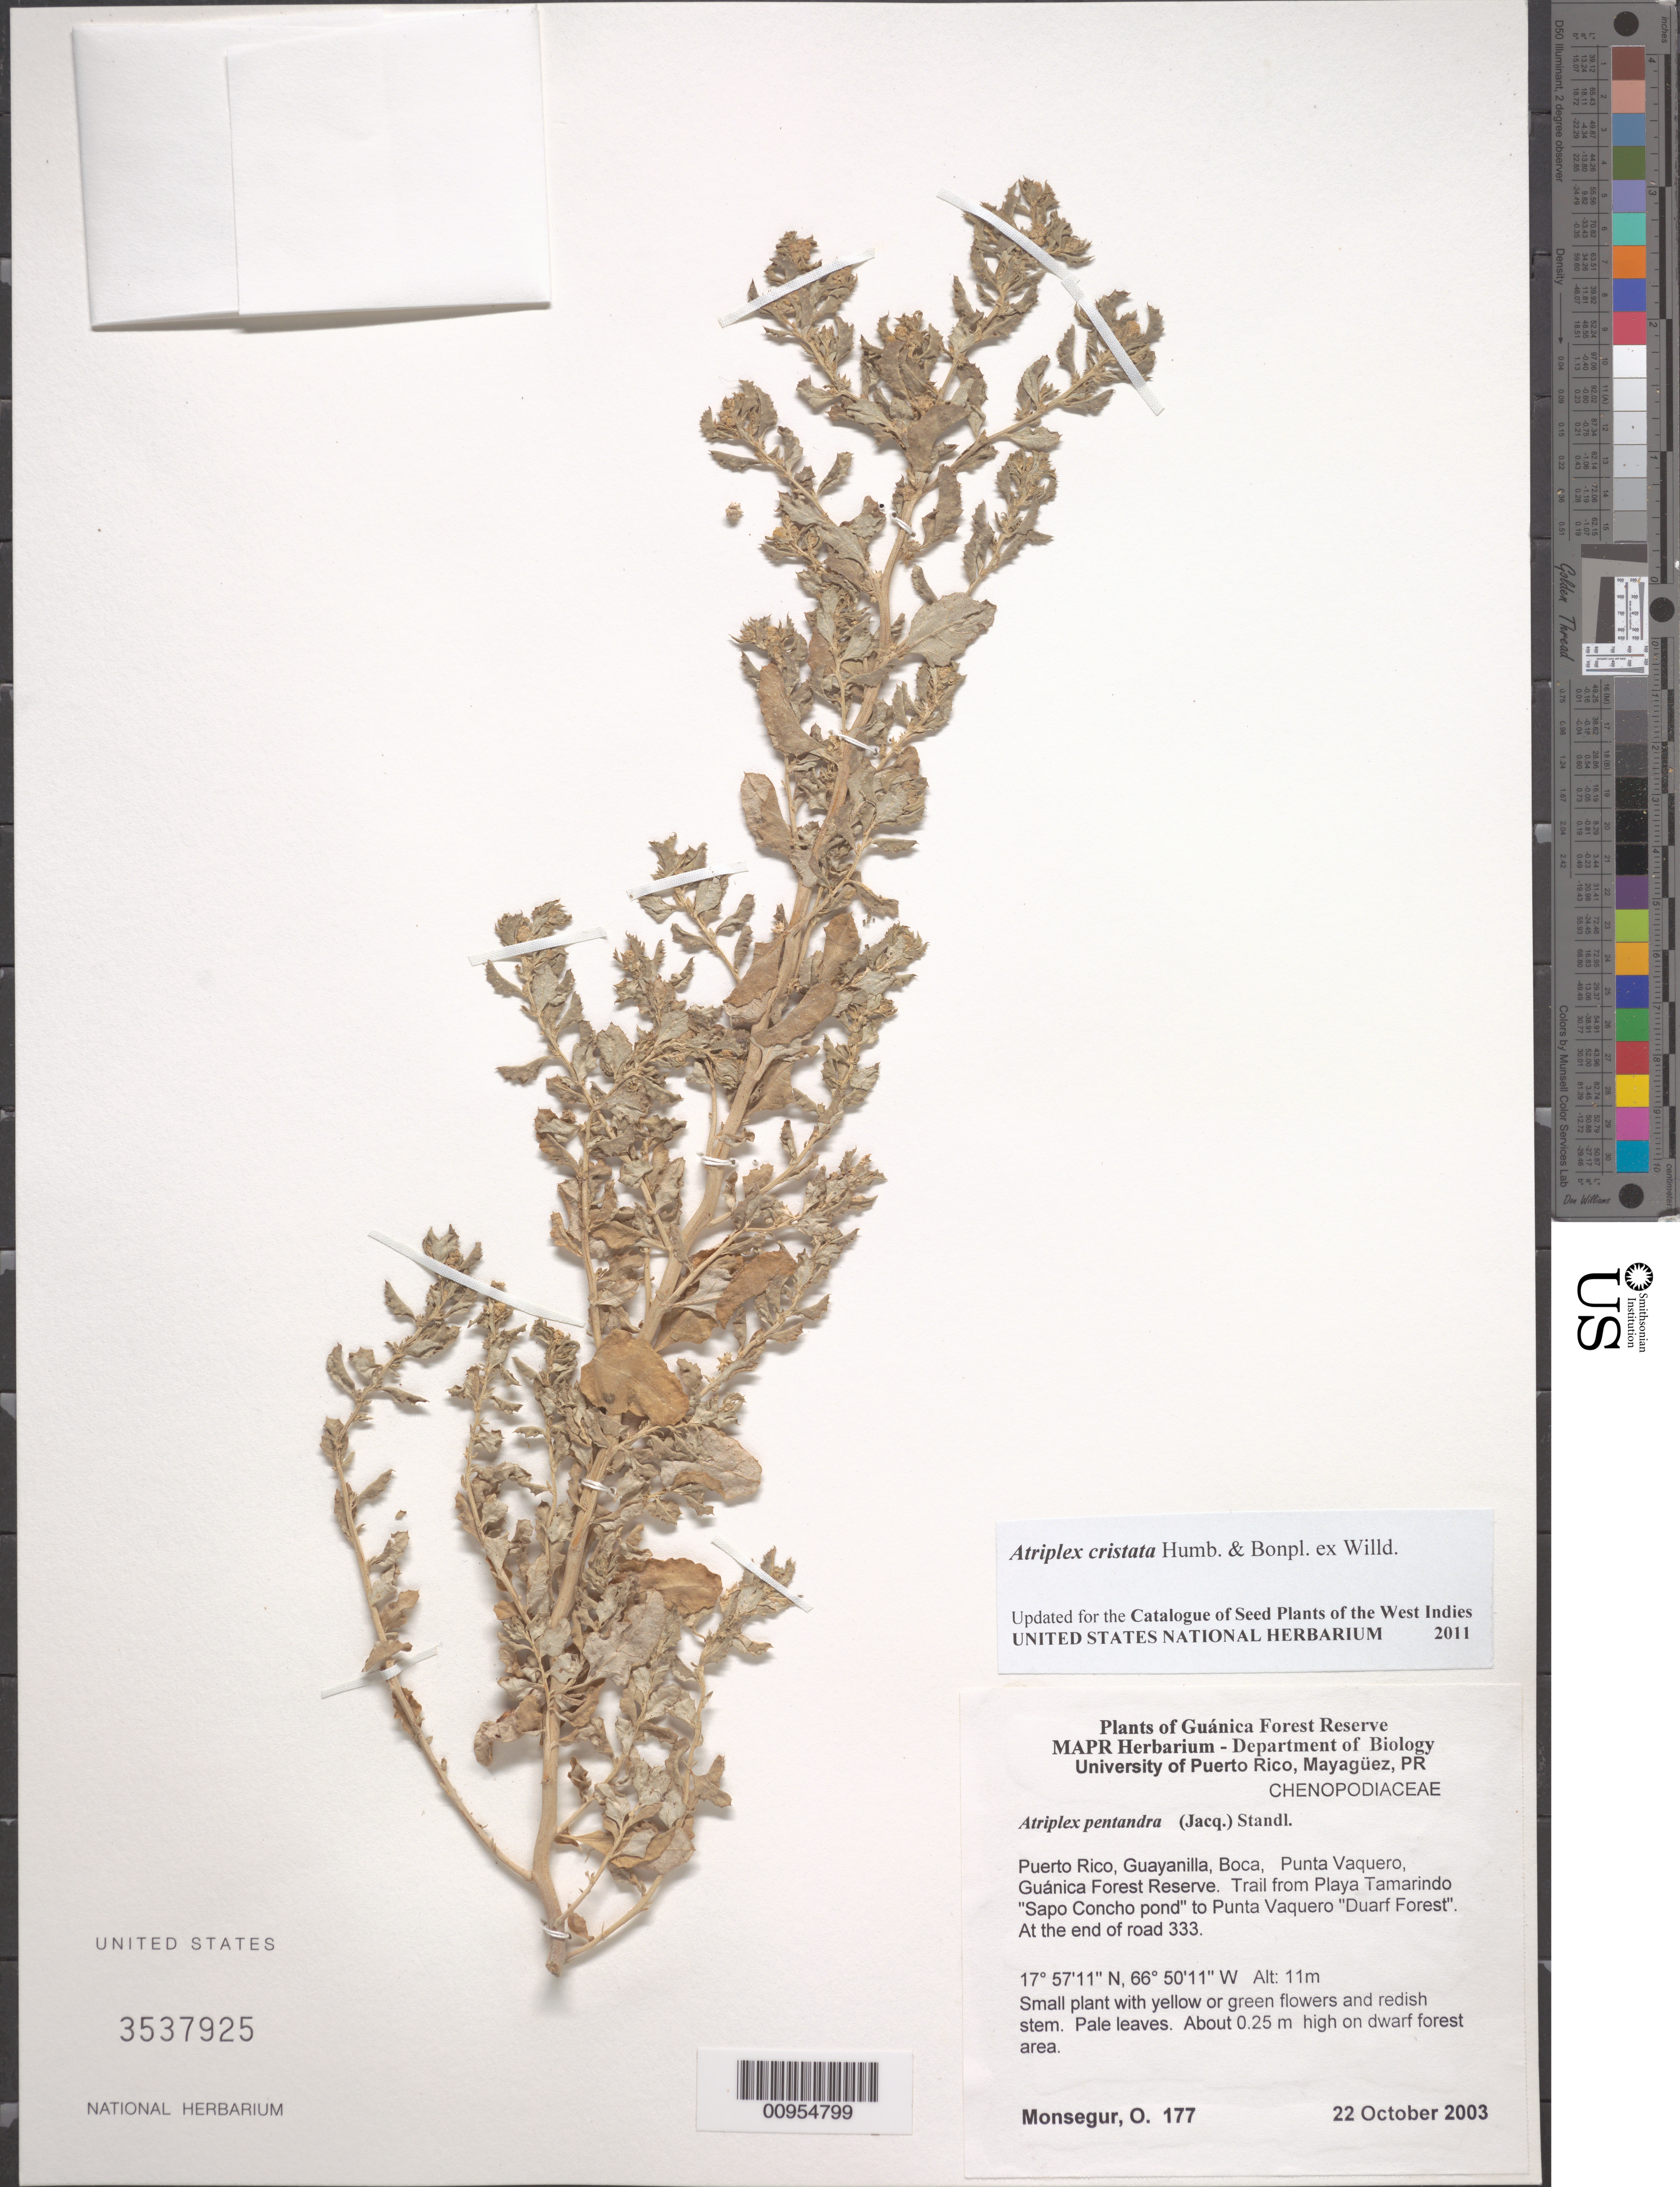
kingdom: Plantae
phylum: Tracheophyta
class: Magnoliopsida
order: Caryophyllales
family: Amaranthaceae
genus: Atriplex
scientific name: Atriplex cristata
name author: Humb. & Bonpl. ex Willd.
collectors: O. Monsegur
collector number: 177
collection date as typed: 22 Oct 2003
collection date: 2003-10-22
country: Puerto Rico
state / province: Guayanilla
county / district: Boca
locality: Guánica Forest Reserve. Punta Vaquero. Trail from Playa Tamarindo "Sapo Concho pond" to Punta Vaquero "Dwarf Forest". At the end of road 333.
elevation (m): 11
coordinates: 17.57113, 66.50105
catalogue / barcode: US 3537925